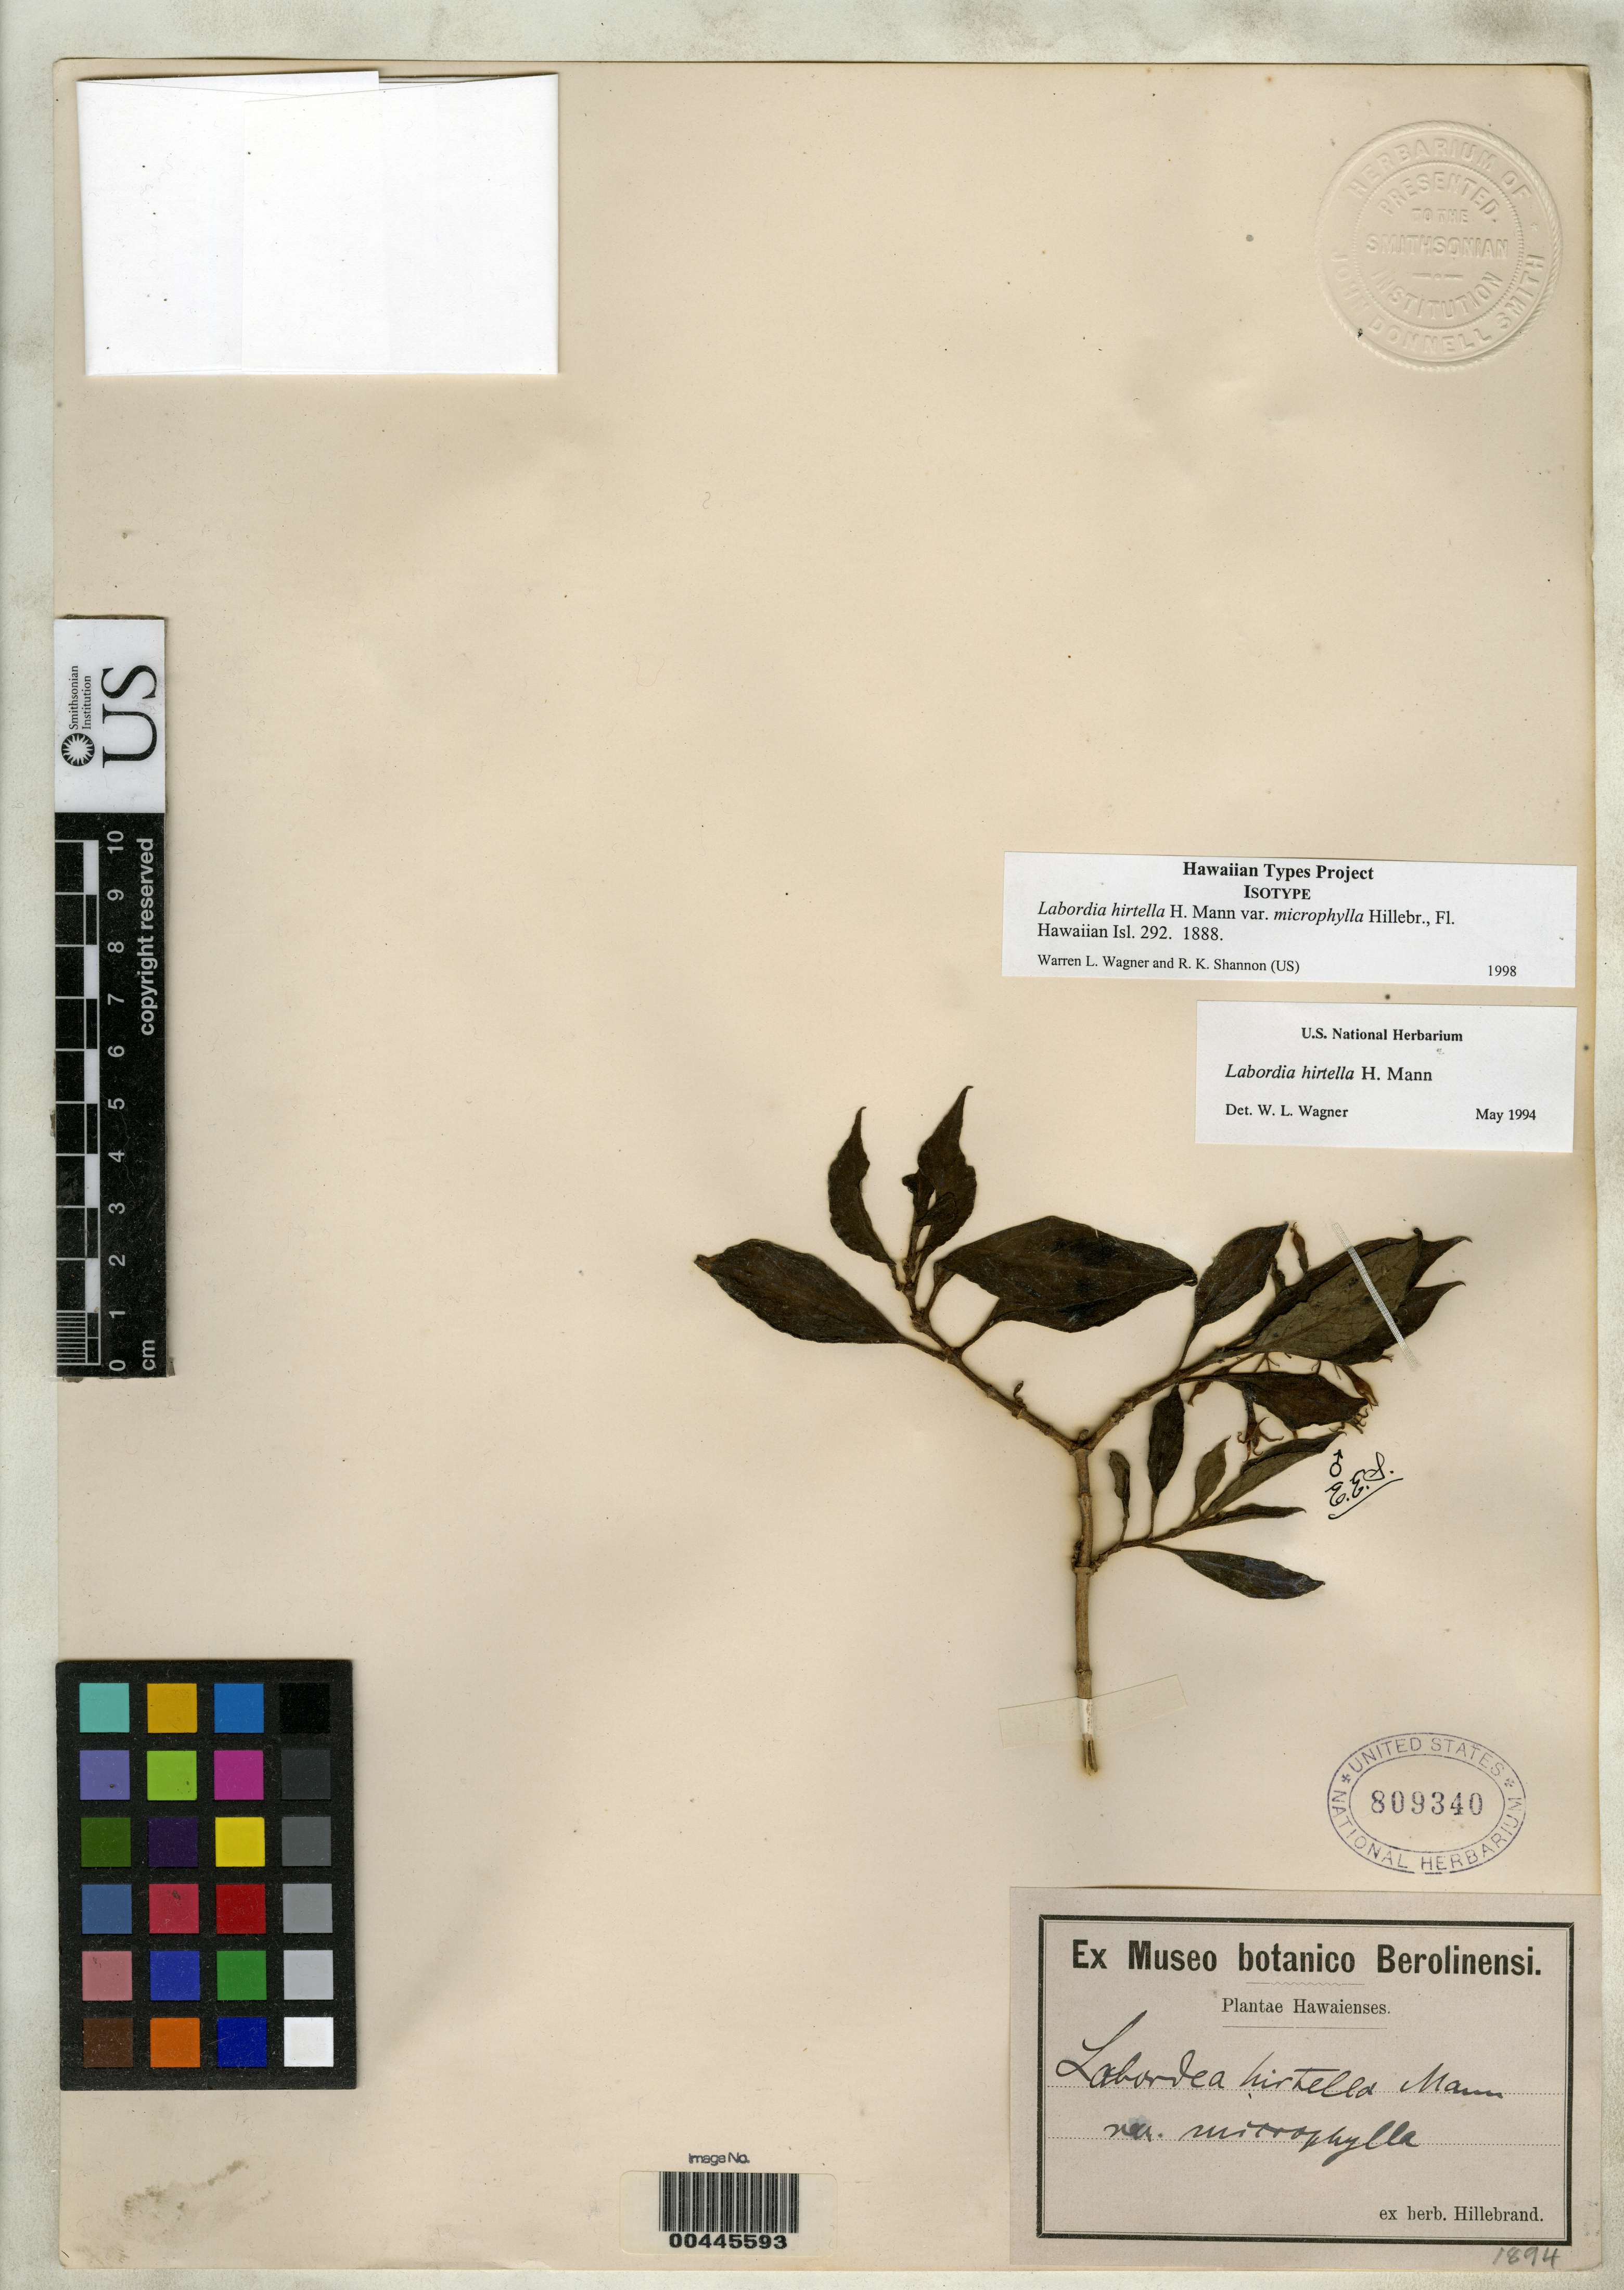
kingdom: Plantae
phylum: Tracheophyta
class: Magnoliopsida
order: Gentianales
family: Loganiaceae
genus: Labordia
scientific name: Labordia hirtella var. microphylla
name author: Hillebr.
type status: Isotype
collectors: W. Hillebrand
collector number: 1894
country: United States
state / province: Hawaii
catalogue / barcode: US 809340